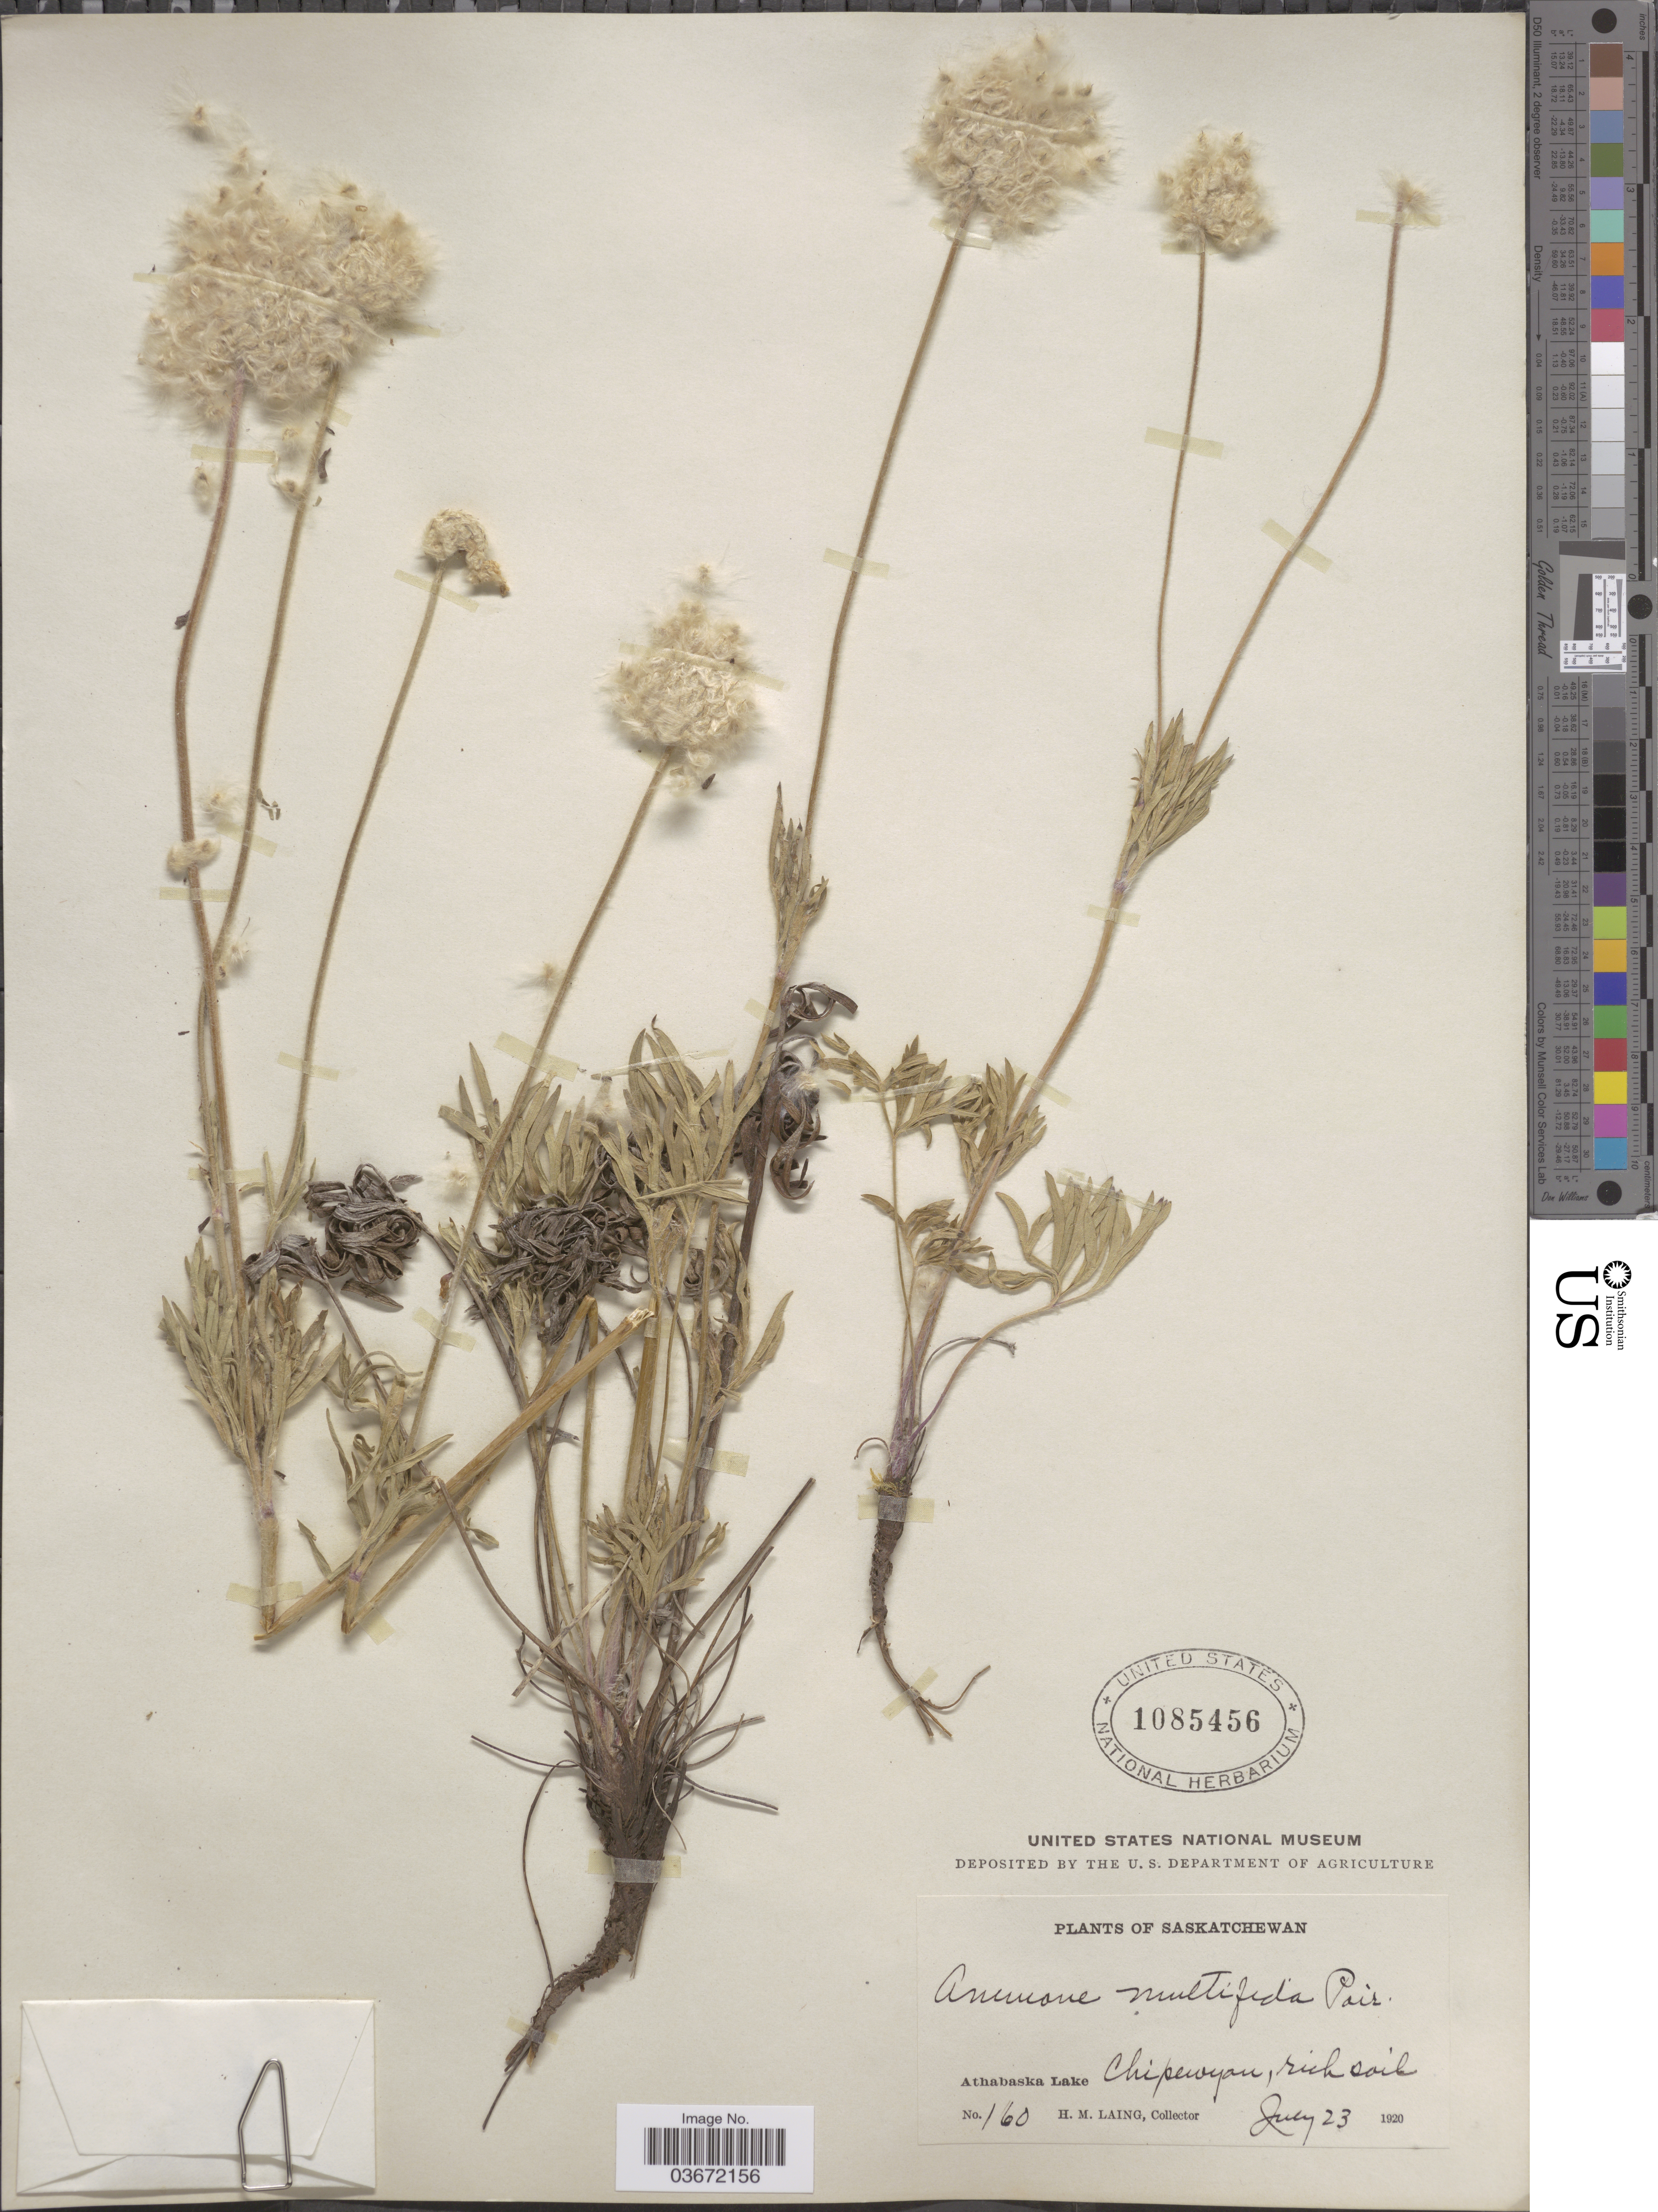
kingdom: Plantae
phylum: Tracheophyta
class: Magnoliopsida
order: Ranunculales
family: Ranunculaceae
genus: Anemone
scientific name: Anemone multifida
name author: Poir.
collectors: H. Laing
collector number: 160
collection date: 1920-07-23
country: Canada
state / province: Saskatchewan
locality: Athabaska Lake. Chipewyan.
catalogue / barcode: US 1085456